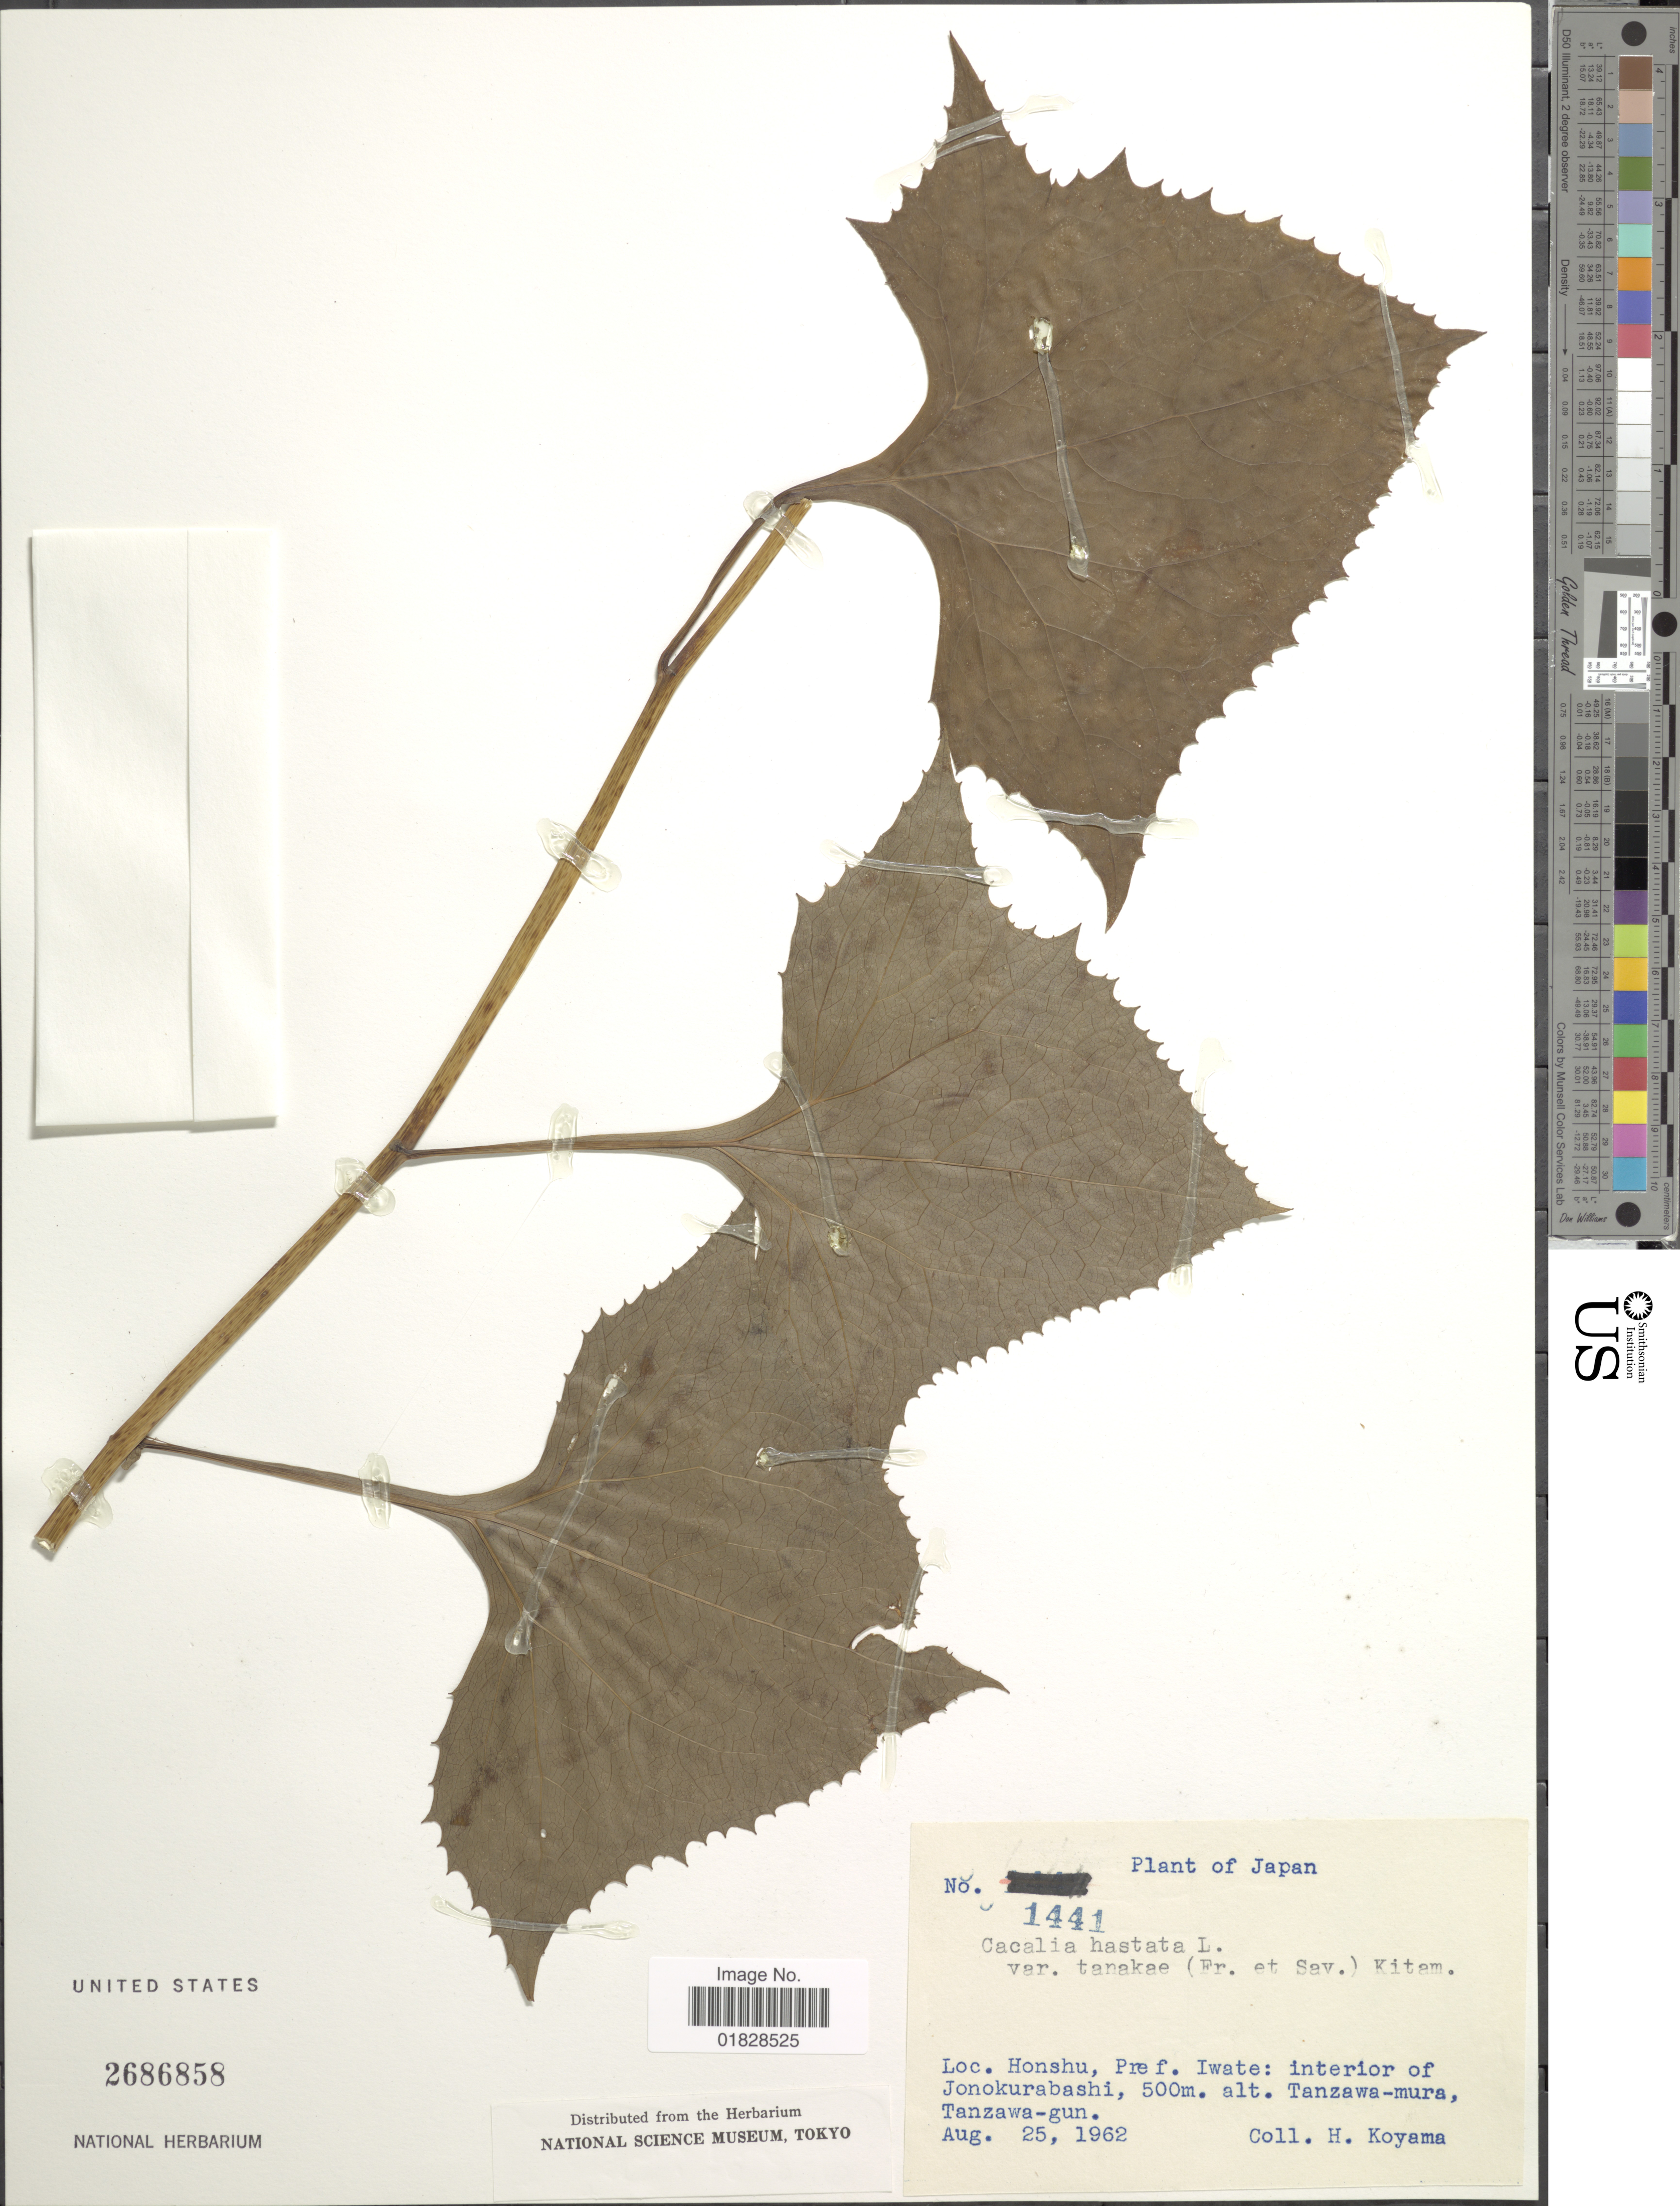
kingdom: Plantae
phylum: Tracheophyta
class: Magnoliopsida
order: Asterales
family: Asteraceae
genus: Parasenecio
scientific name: Parasenecio hastatus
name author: (L.) H. Koyama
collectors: H. Koyama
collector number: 1441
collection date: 1962-08-25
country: Japan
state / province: Iwate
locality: Honshu, Pref. Iwate: interior of Jonokurabashi, Tanzawa-mura, Tanzawa-gun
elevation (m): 500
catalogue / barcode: US 2686858